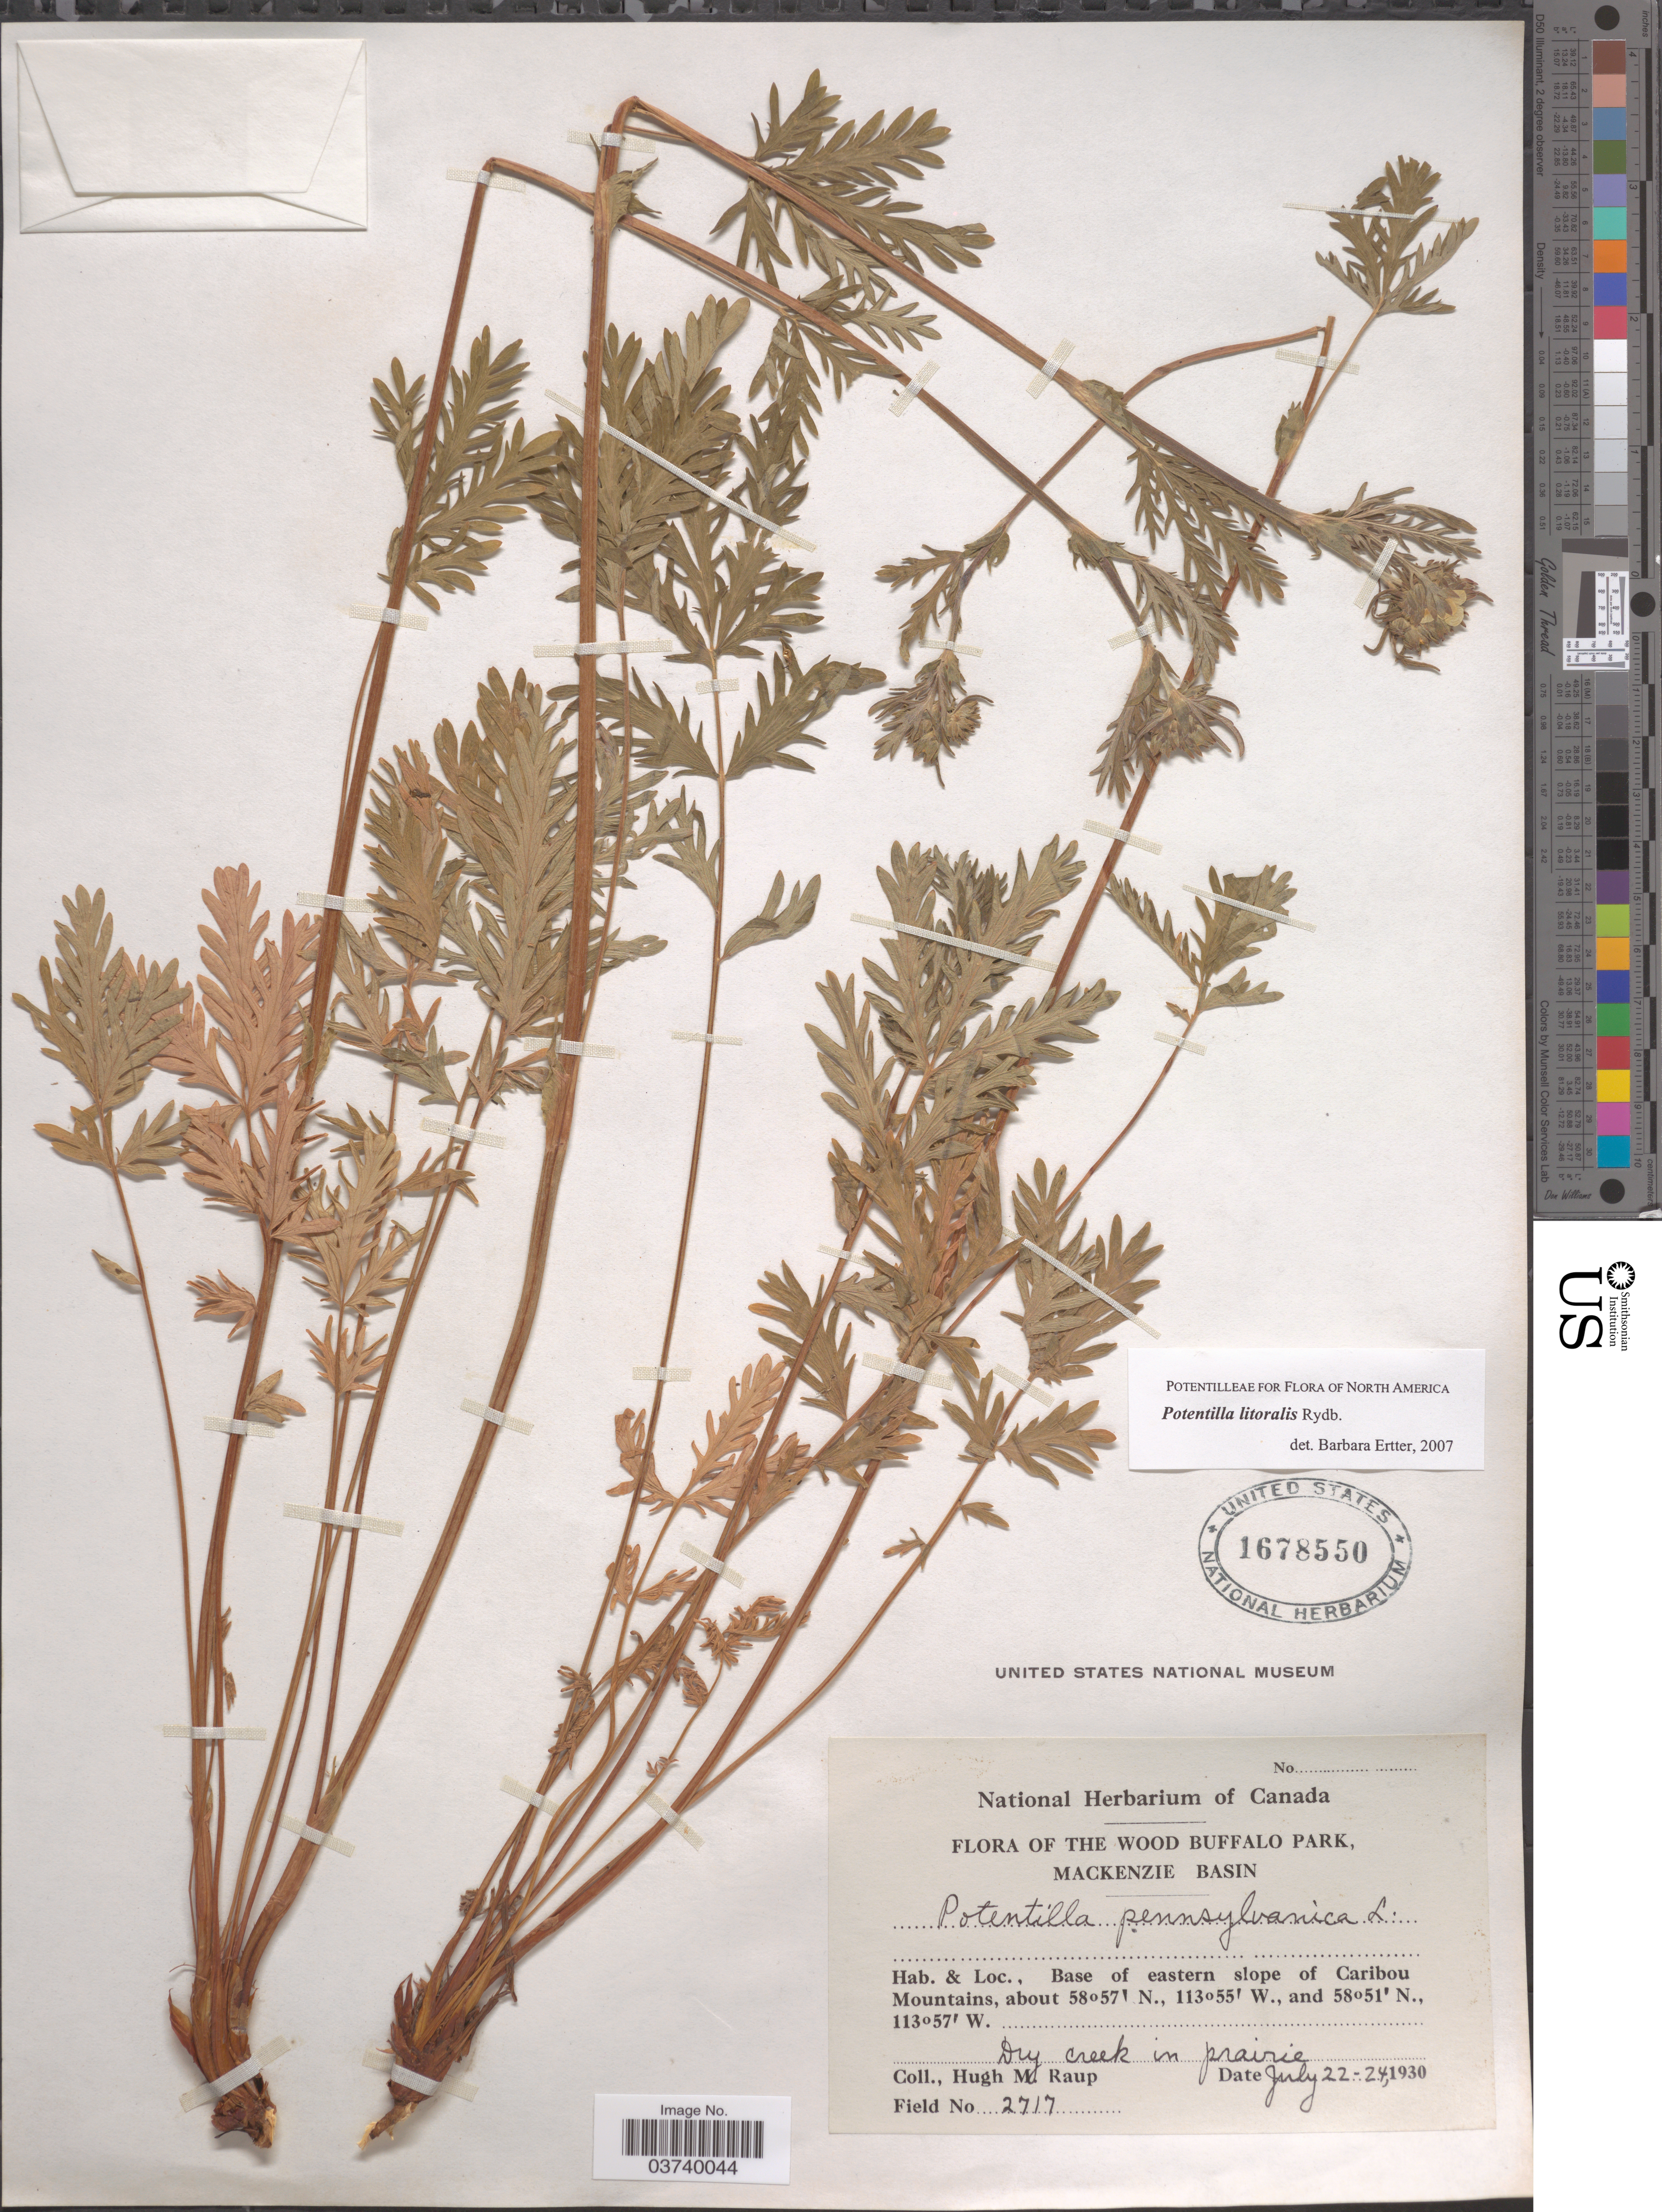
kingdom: Plantae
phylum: Tracheophyta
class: Magnoliopsida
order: Rosales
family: Rosaceae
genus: Potentilla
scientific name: Potentilla litoralis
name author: Rydb.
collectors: H. Raup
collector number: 2717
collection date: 1930-07-22/1930-07-24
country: Canada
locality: The Wood Buffalo Park, Mackenzie Basin. Base of eastern slope of Caribou Mountains.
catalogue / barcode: US 1678550